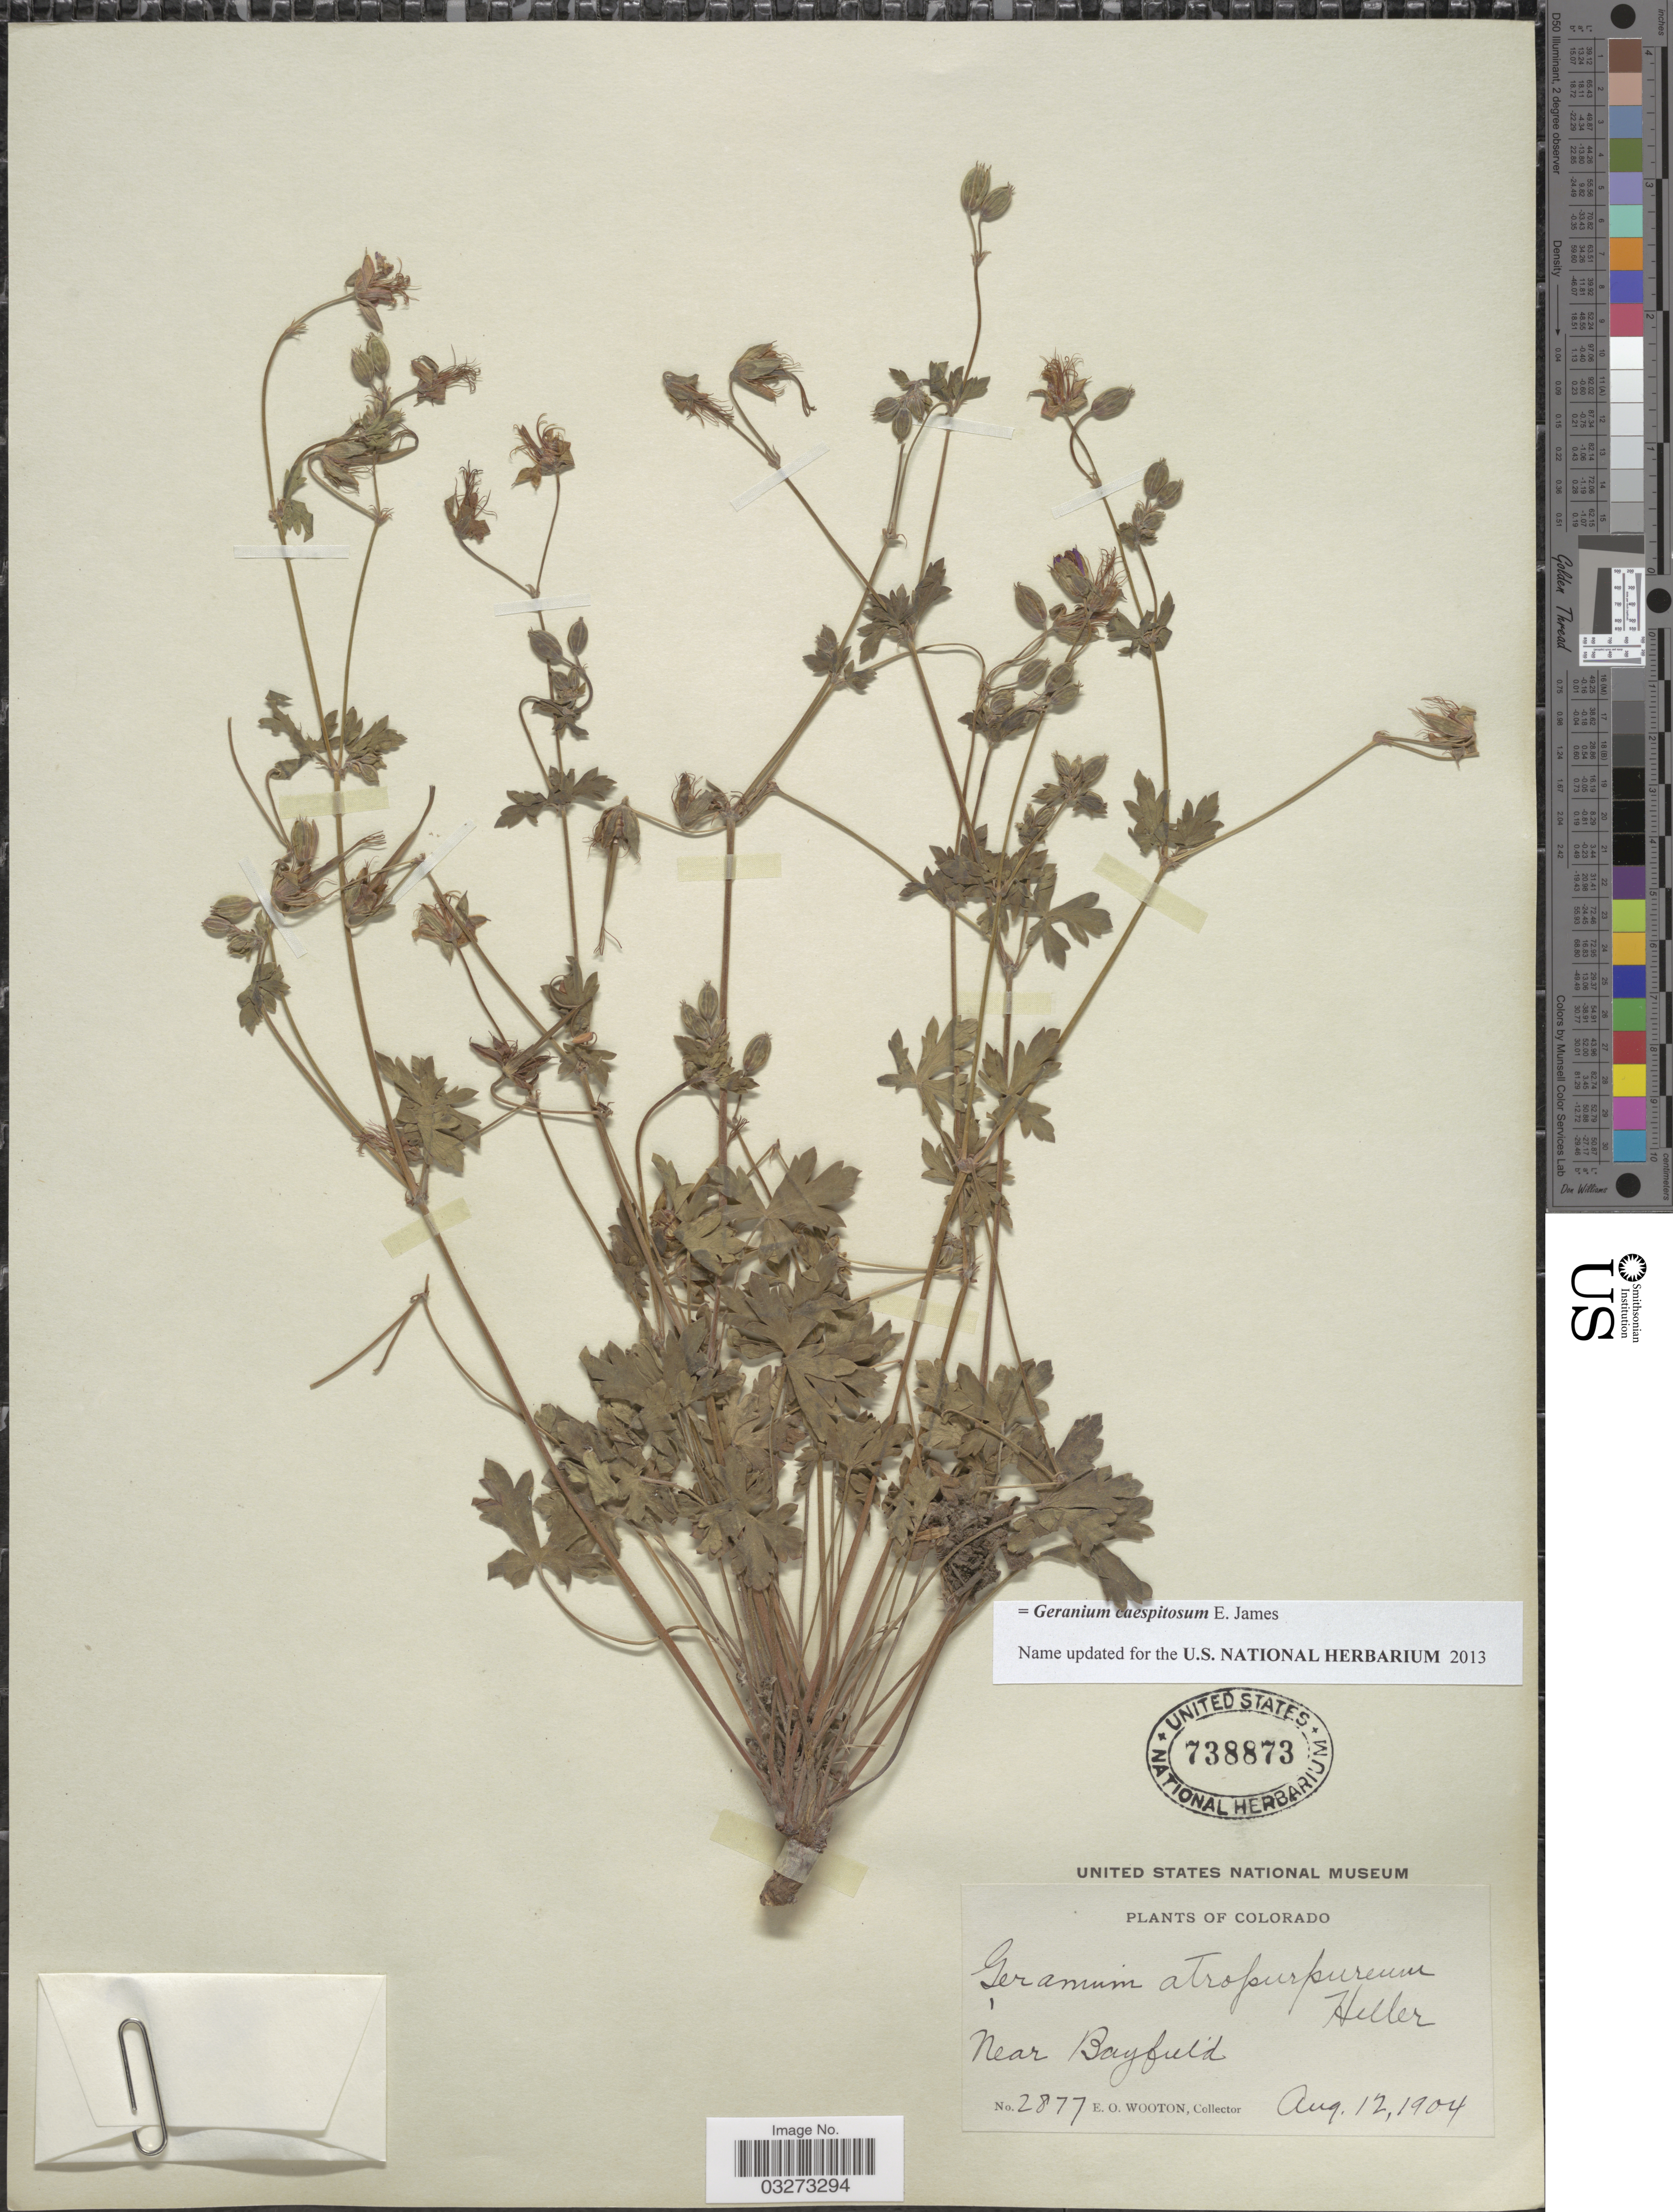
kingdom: Plantae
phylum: Tracheophyta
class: Magnoliopsida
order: Geraniales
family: Geraniaceae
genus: Geranium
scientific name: Geranium caespitosum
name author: E. James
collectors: E. O. Wooton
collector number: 2877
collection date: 1904-08-12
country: United States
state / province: Colorado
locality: Near Bayfield.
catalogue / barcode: US 738873